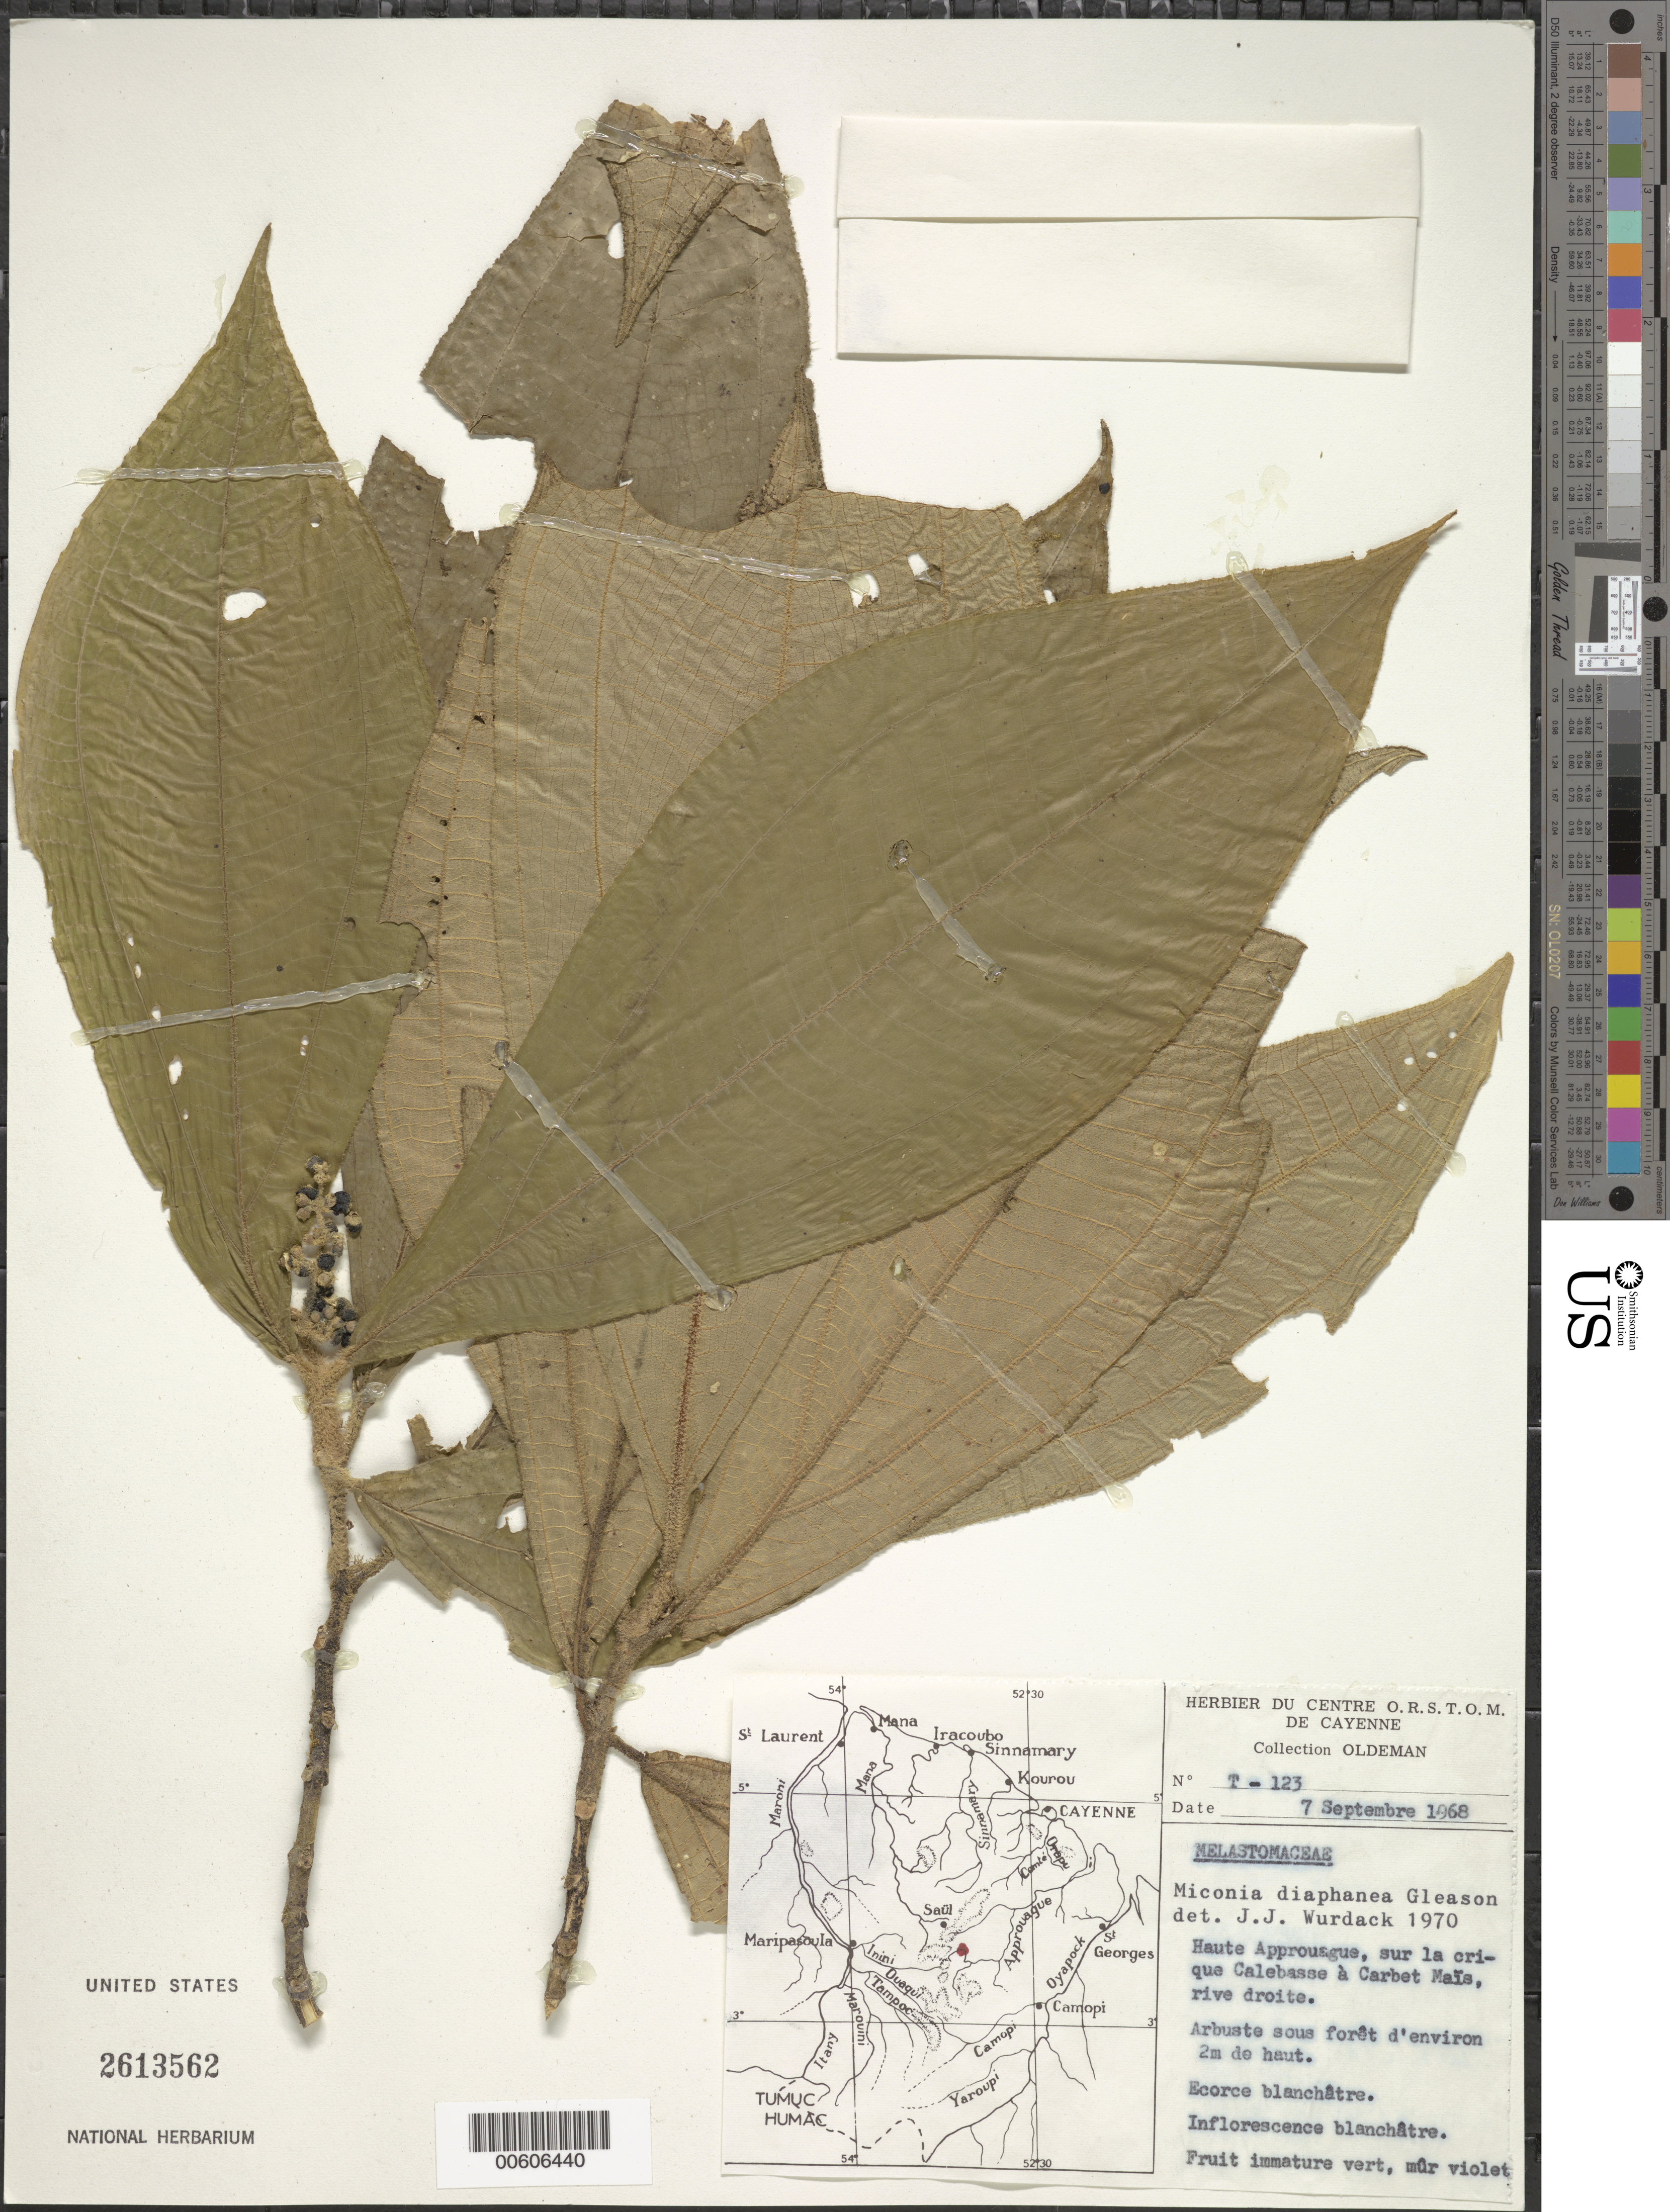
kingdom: Plantae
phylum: Tracheophyta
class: Magnoliopsida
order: Myrtales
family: Melastomataceae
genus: Miconia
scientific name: Miconia diaphanea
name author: Gleason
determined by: Wurdack, John J., (US), US (UNITED STATES)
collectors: R. Oldeman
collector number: T 123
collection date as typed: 7-Sep-68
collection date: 1968-09-07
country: French Guiana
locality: Haute Approuague, sur la crique Calebasse à Carbet Maïs, rive droite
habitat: Sous foret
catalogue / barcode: US 2613562